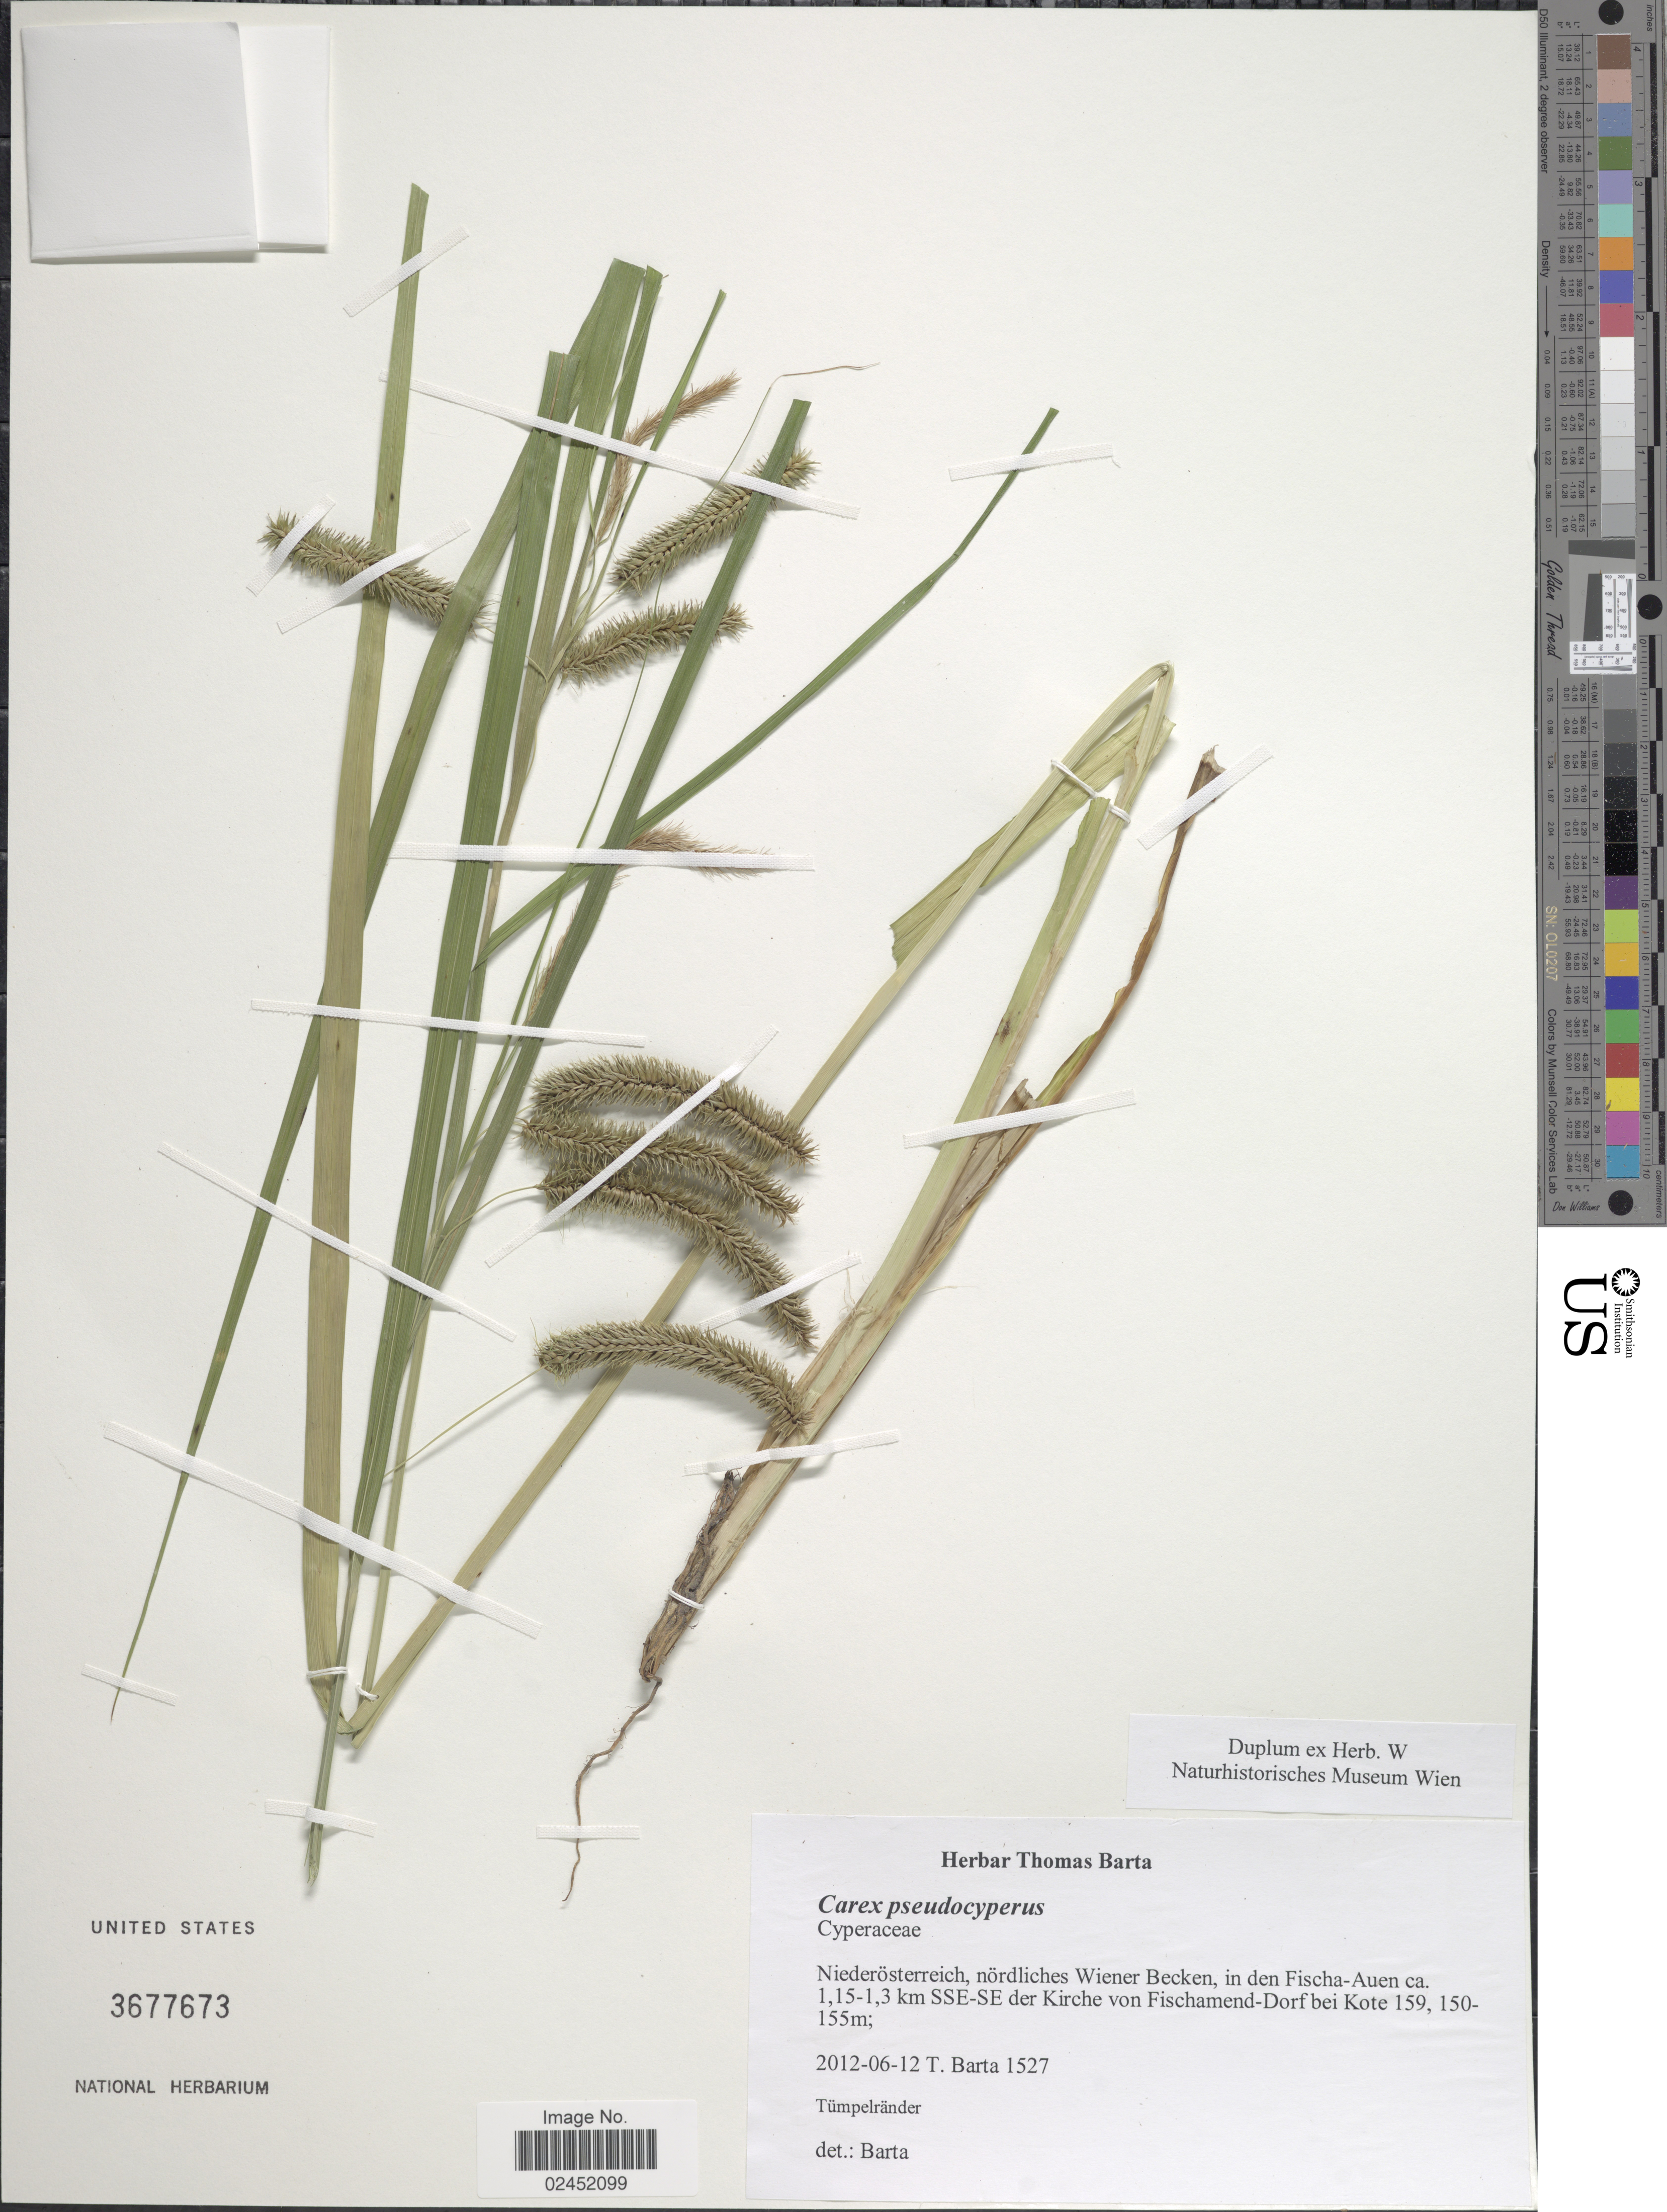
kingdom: Plantae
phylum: Tracheophyta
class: Liliopsida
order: Poales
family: Cyperaceae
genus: Carex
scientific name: Carex pseudocyperus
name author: L.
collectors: T. Barta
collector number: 1527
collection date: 2012-06-12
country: Austria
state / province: Niederosterreich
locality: Nördliches Wiener Becken, in den Fischa-Auen ca. 1.15-1.3 km SSE-SE der Kirche von Fischamend-Dorf bei Kote 159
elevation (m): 150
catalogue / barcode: US 3677673